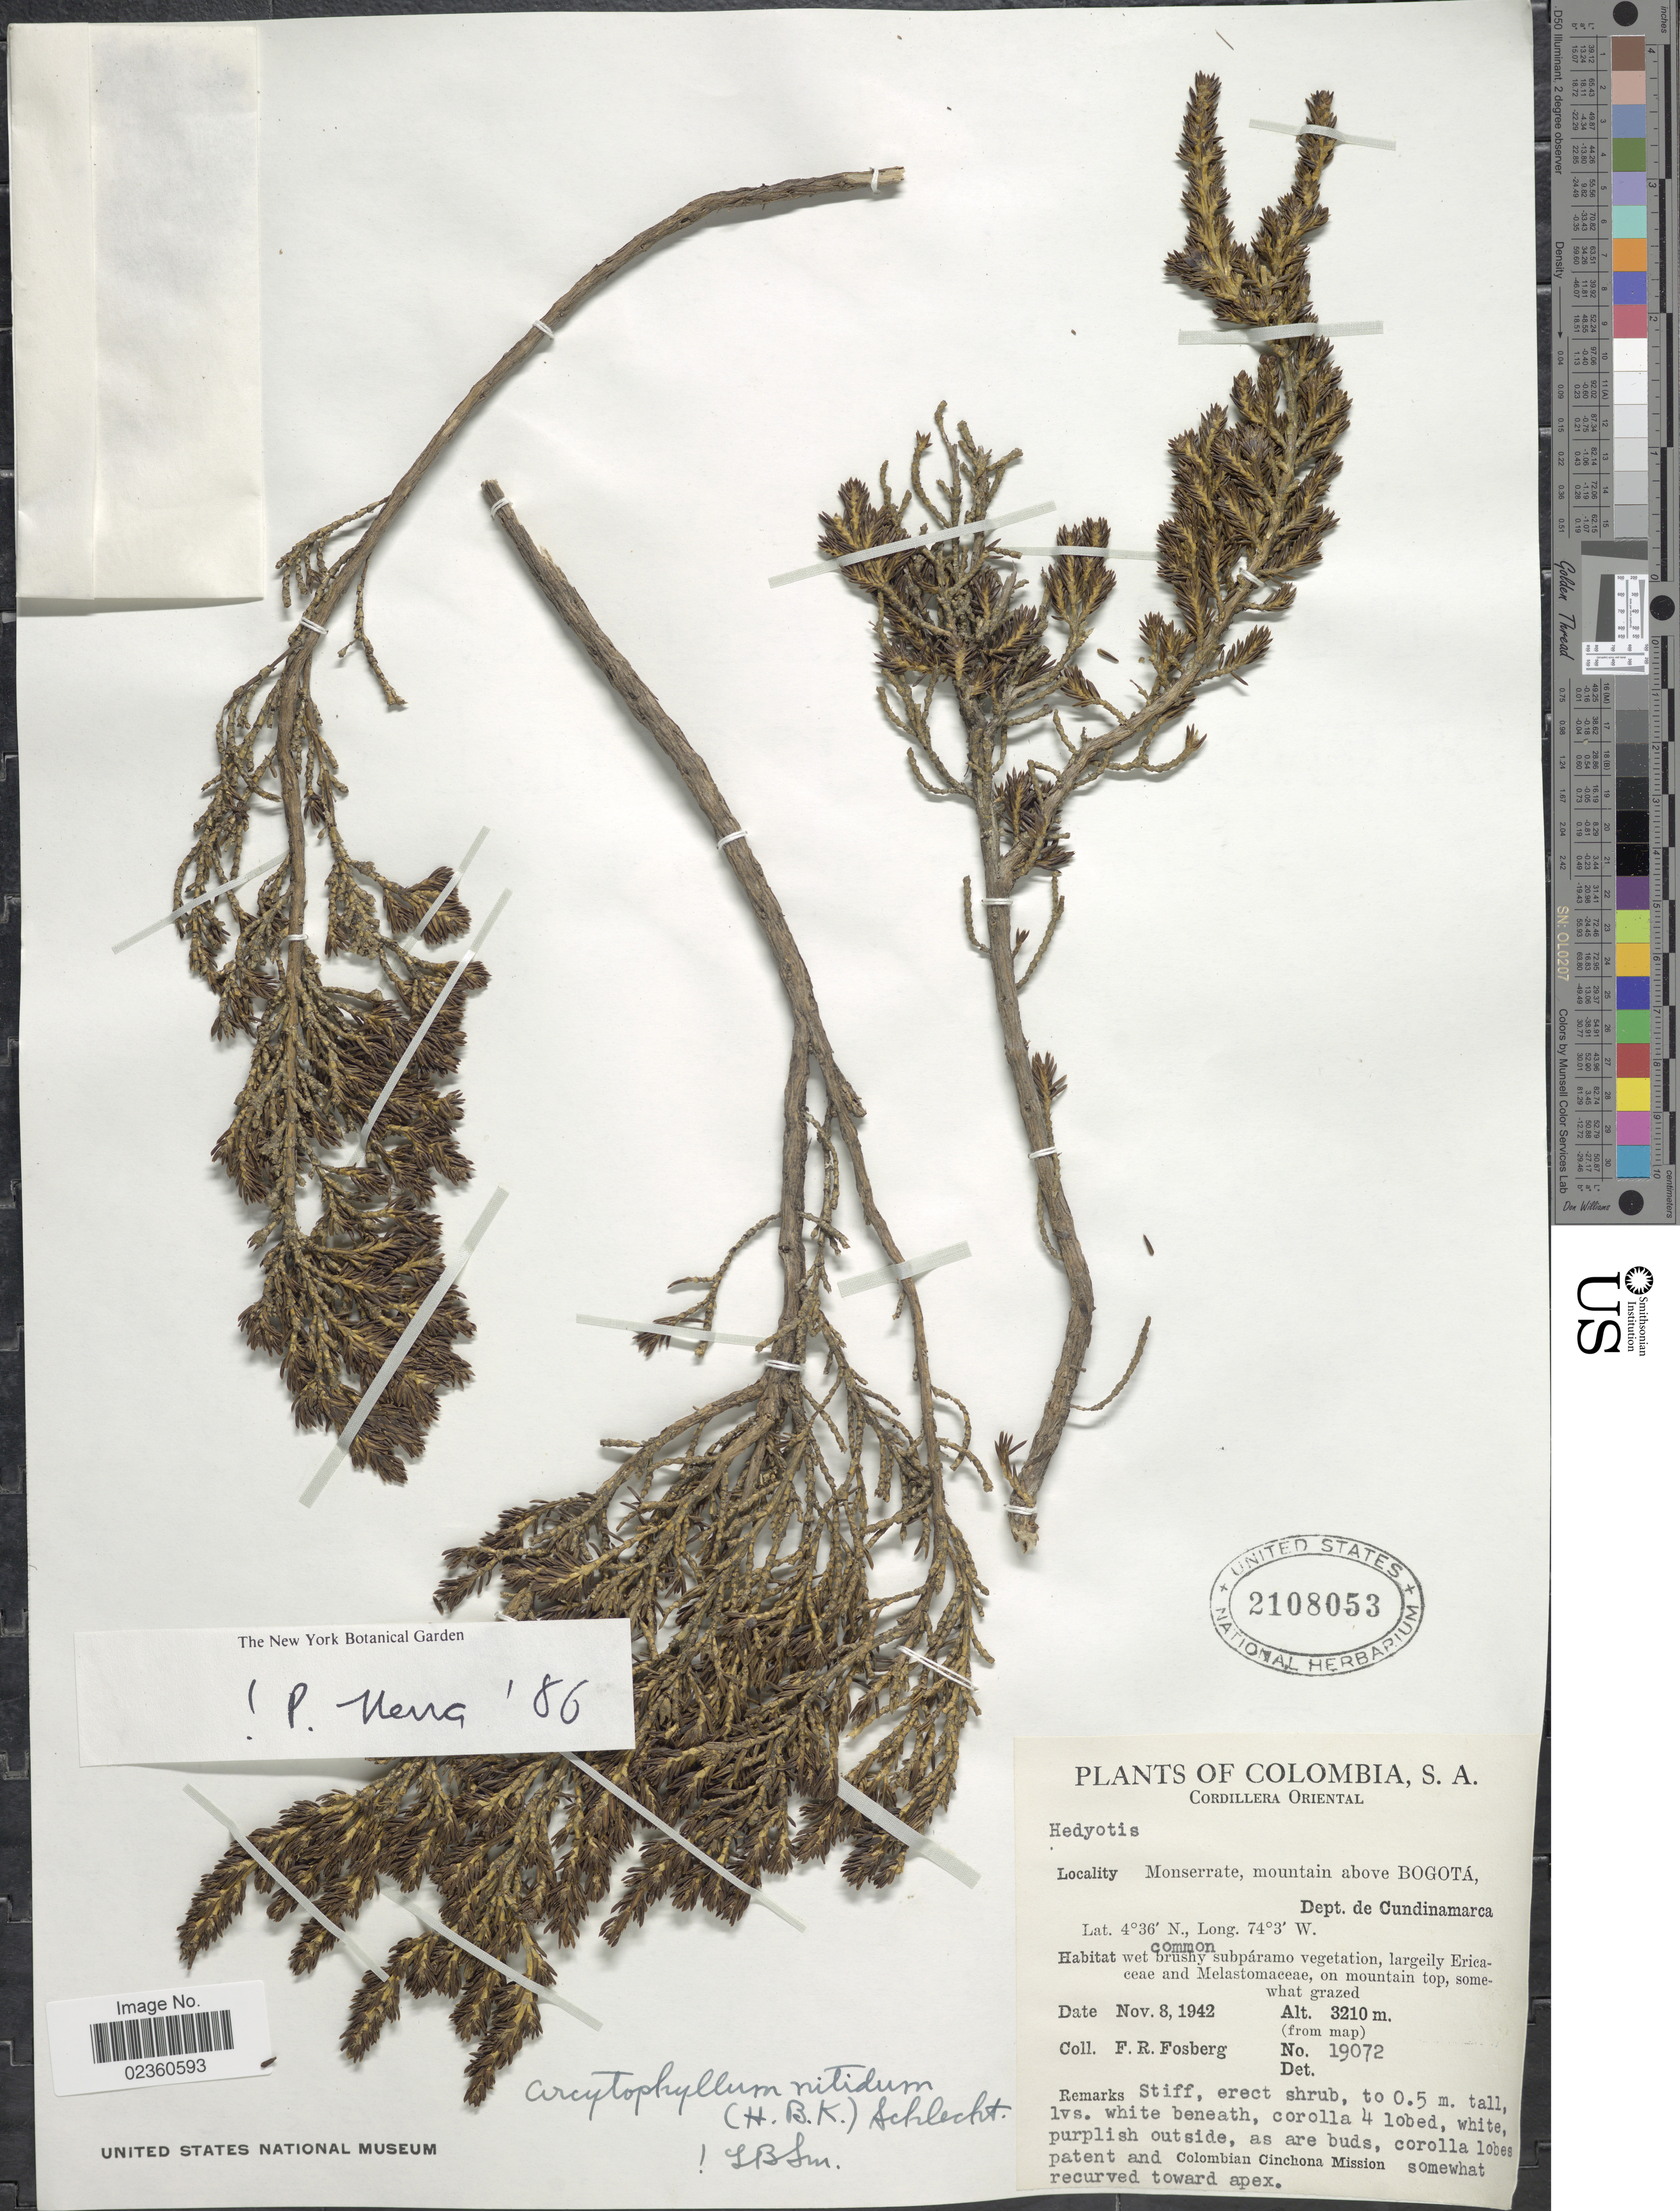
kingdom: Plantae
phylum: Tracheophyta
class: Magnoliopsida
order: Gentianales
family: Rubiaceae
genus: Arcytophyllum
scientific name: Arcytophyllum nitidum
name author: (Kunth) Schltdl.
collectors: F. R. Fosberg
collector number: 19072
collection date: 1942-11-08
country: Colombia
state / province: Cundinamarca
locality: Cordillera Oriental, Monserrate, mountain above Bogotá, Dept de Cundinamarca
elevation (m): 3210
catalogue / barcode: US 2108053